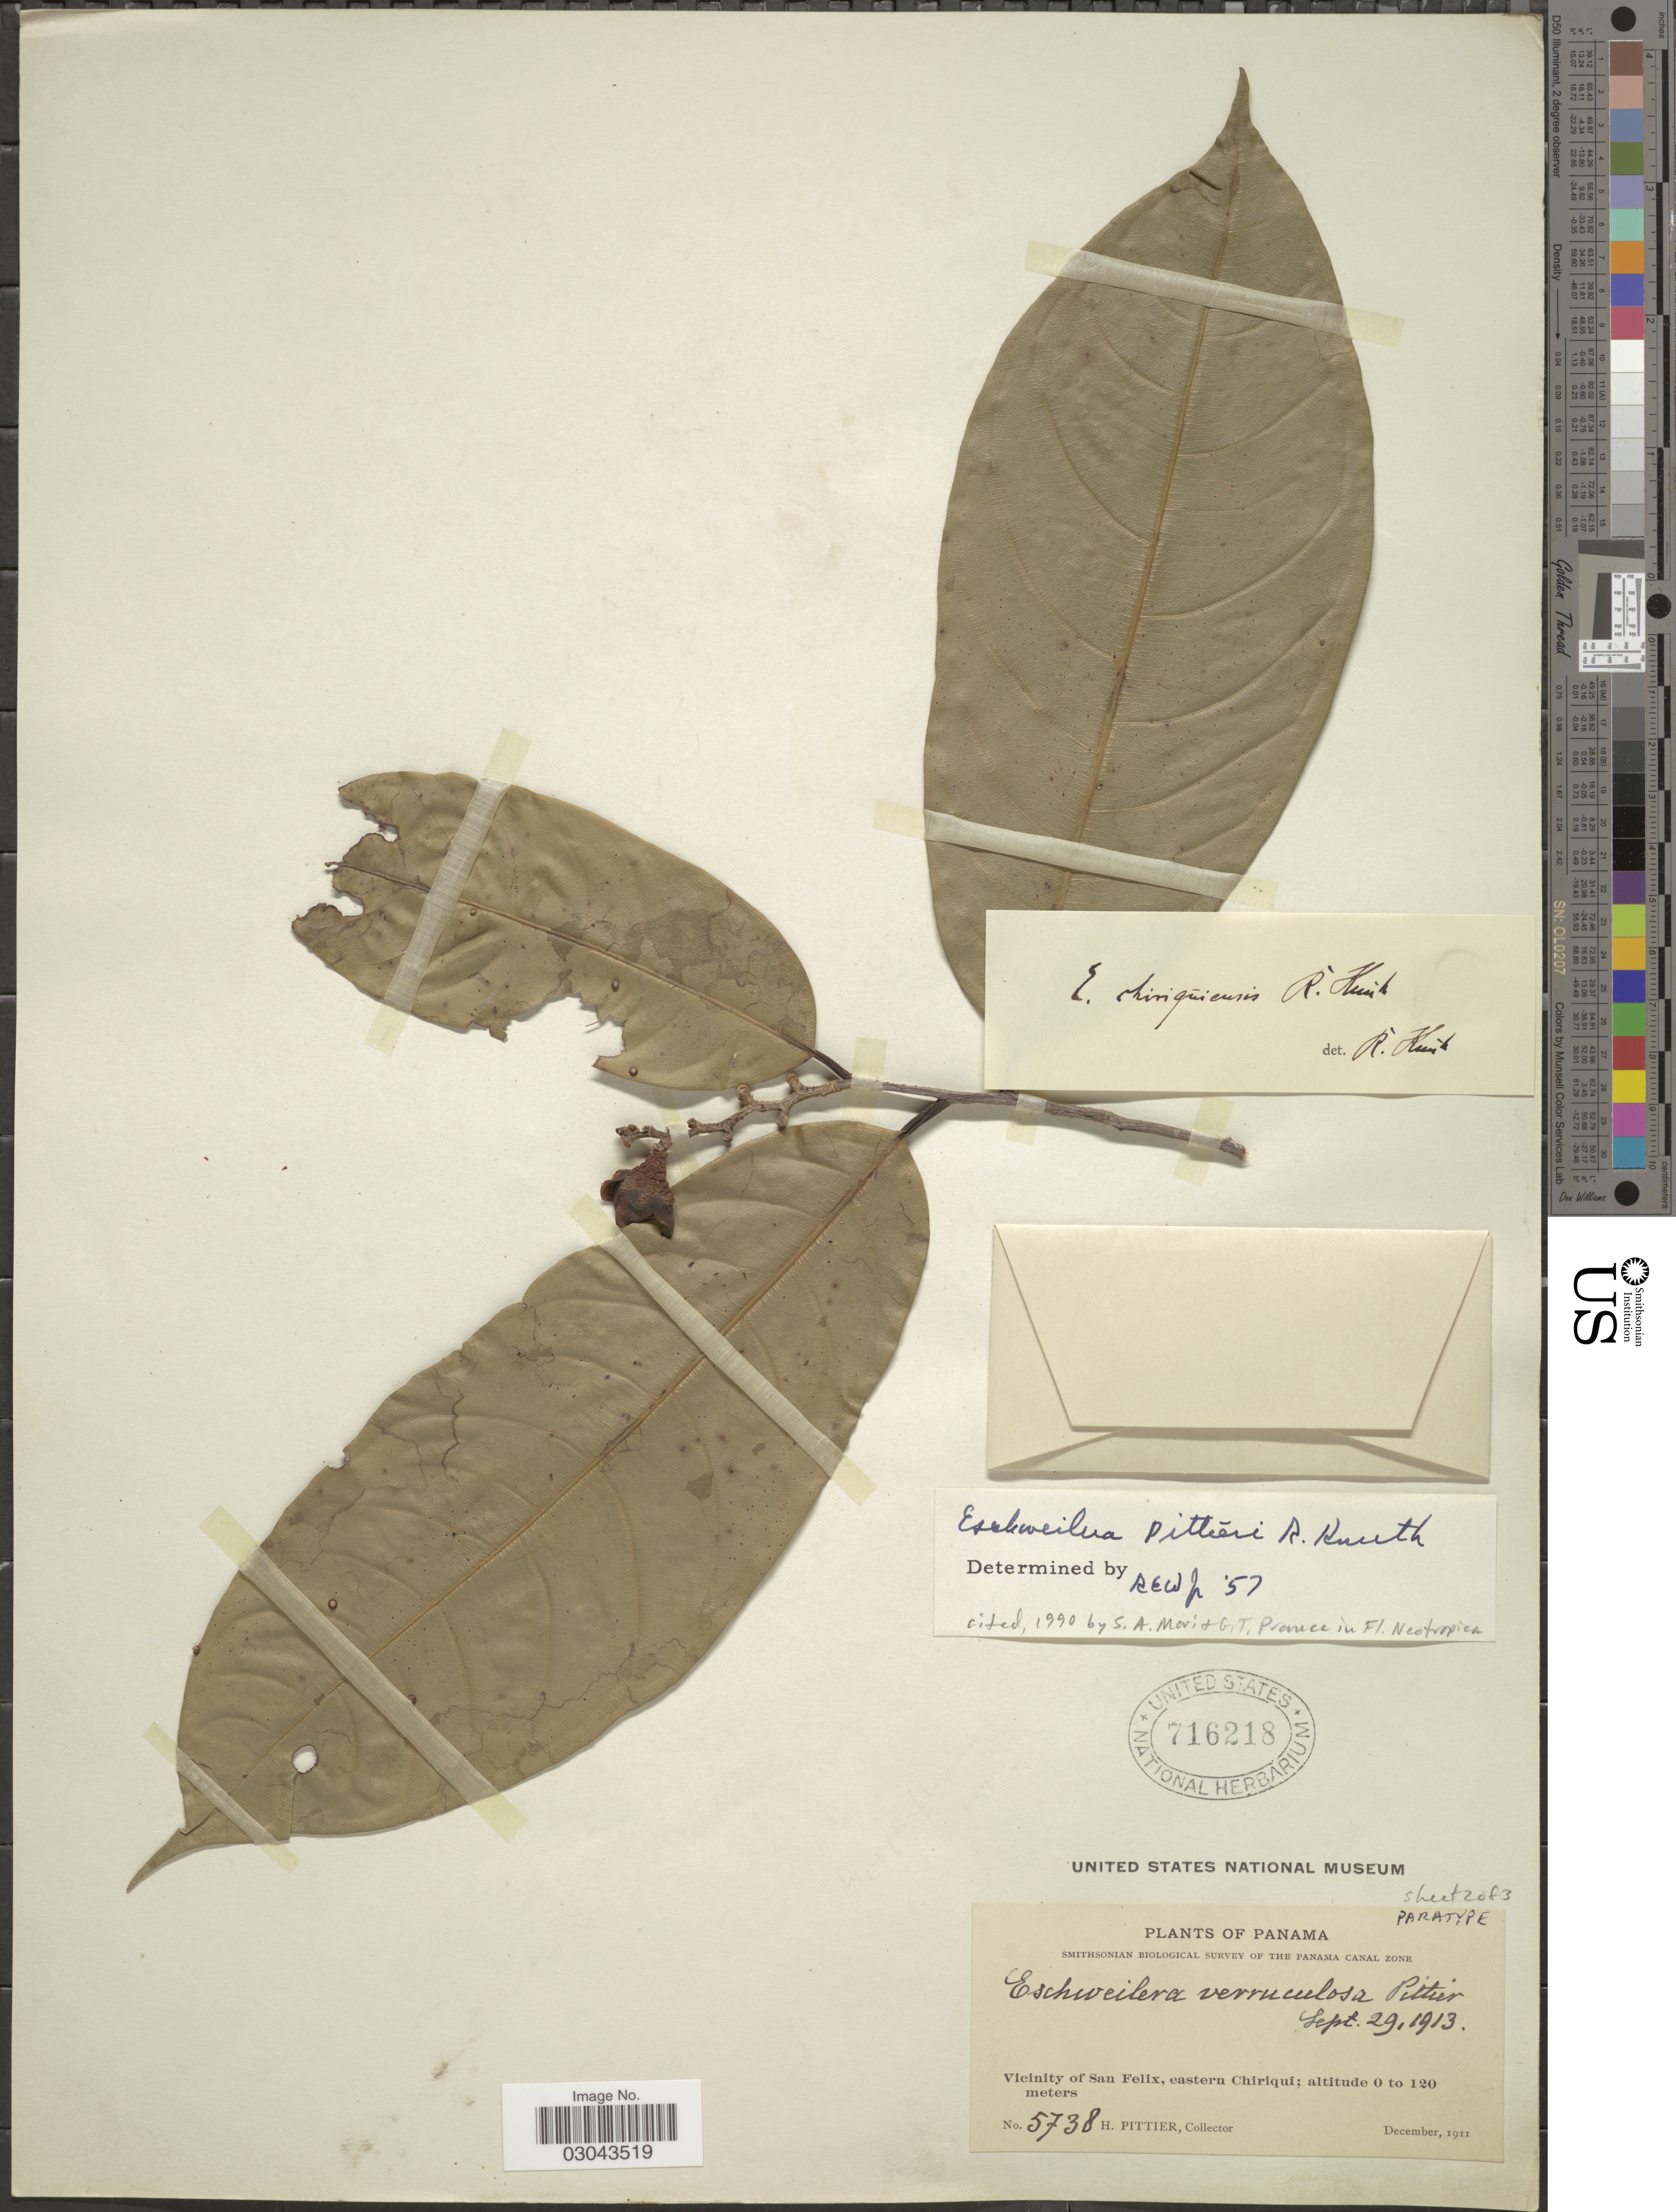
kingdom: Plantae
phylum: Tracheophyta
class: Magnoliopsida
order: Ericales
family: Lecythidaceae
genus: Eschweilera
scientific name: Eschweilera pittieri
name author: R. Knuth in Engl.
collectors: H. F. Pittier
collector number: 5738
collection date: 1911-12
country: Panama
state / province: Chiriqui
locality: The Panama Canal Zone, Vicinity of San Felix, eastern Chiriquí.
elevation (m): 0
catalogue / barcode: US 716218